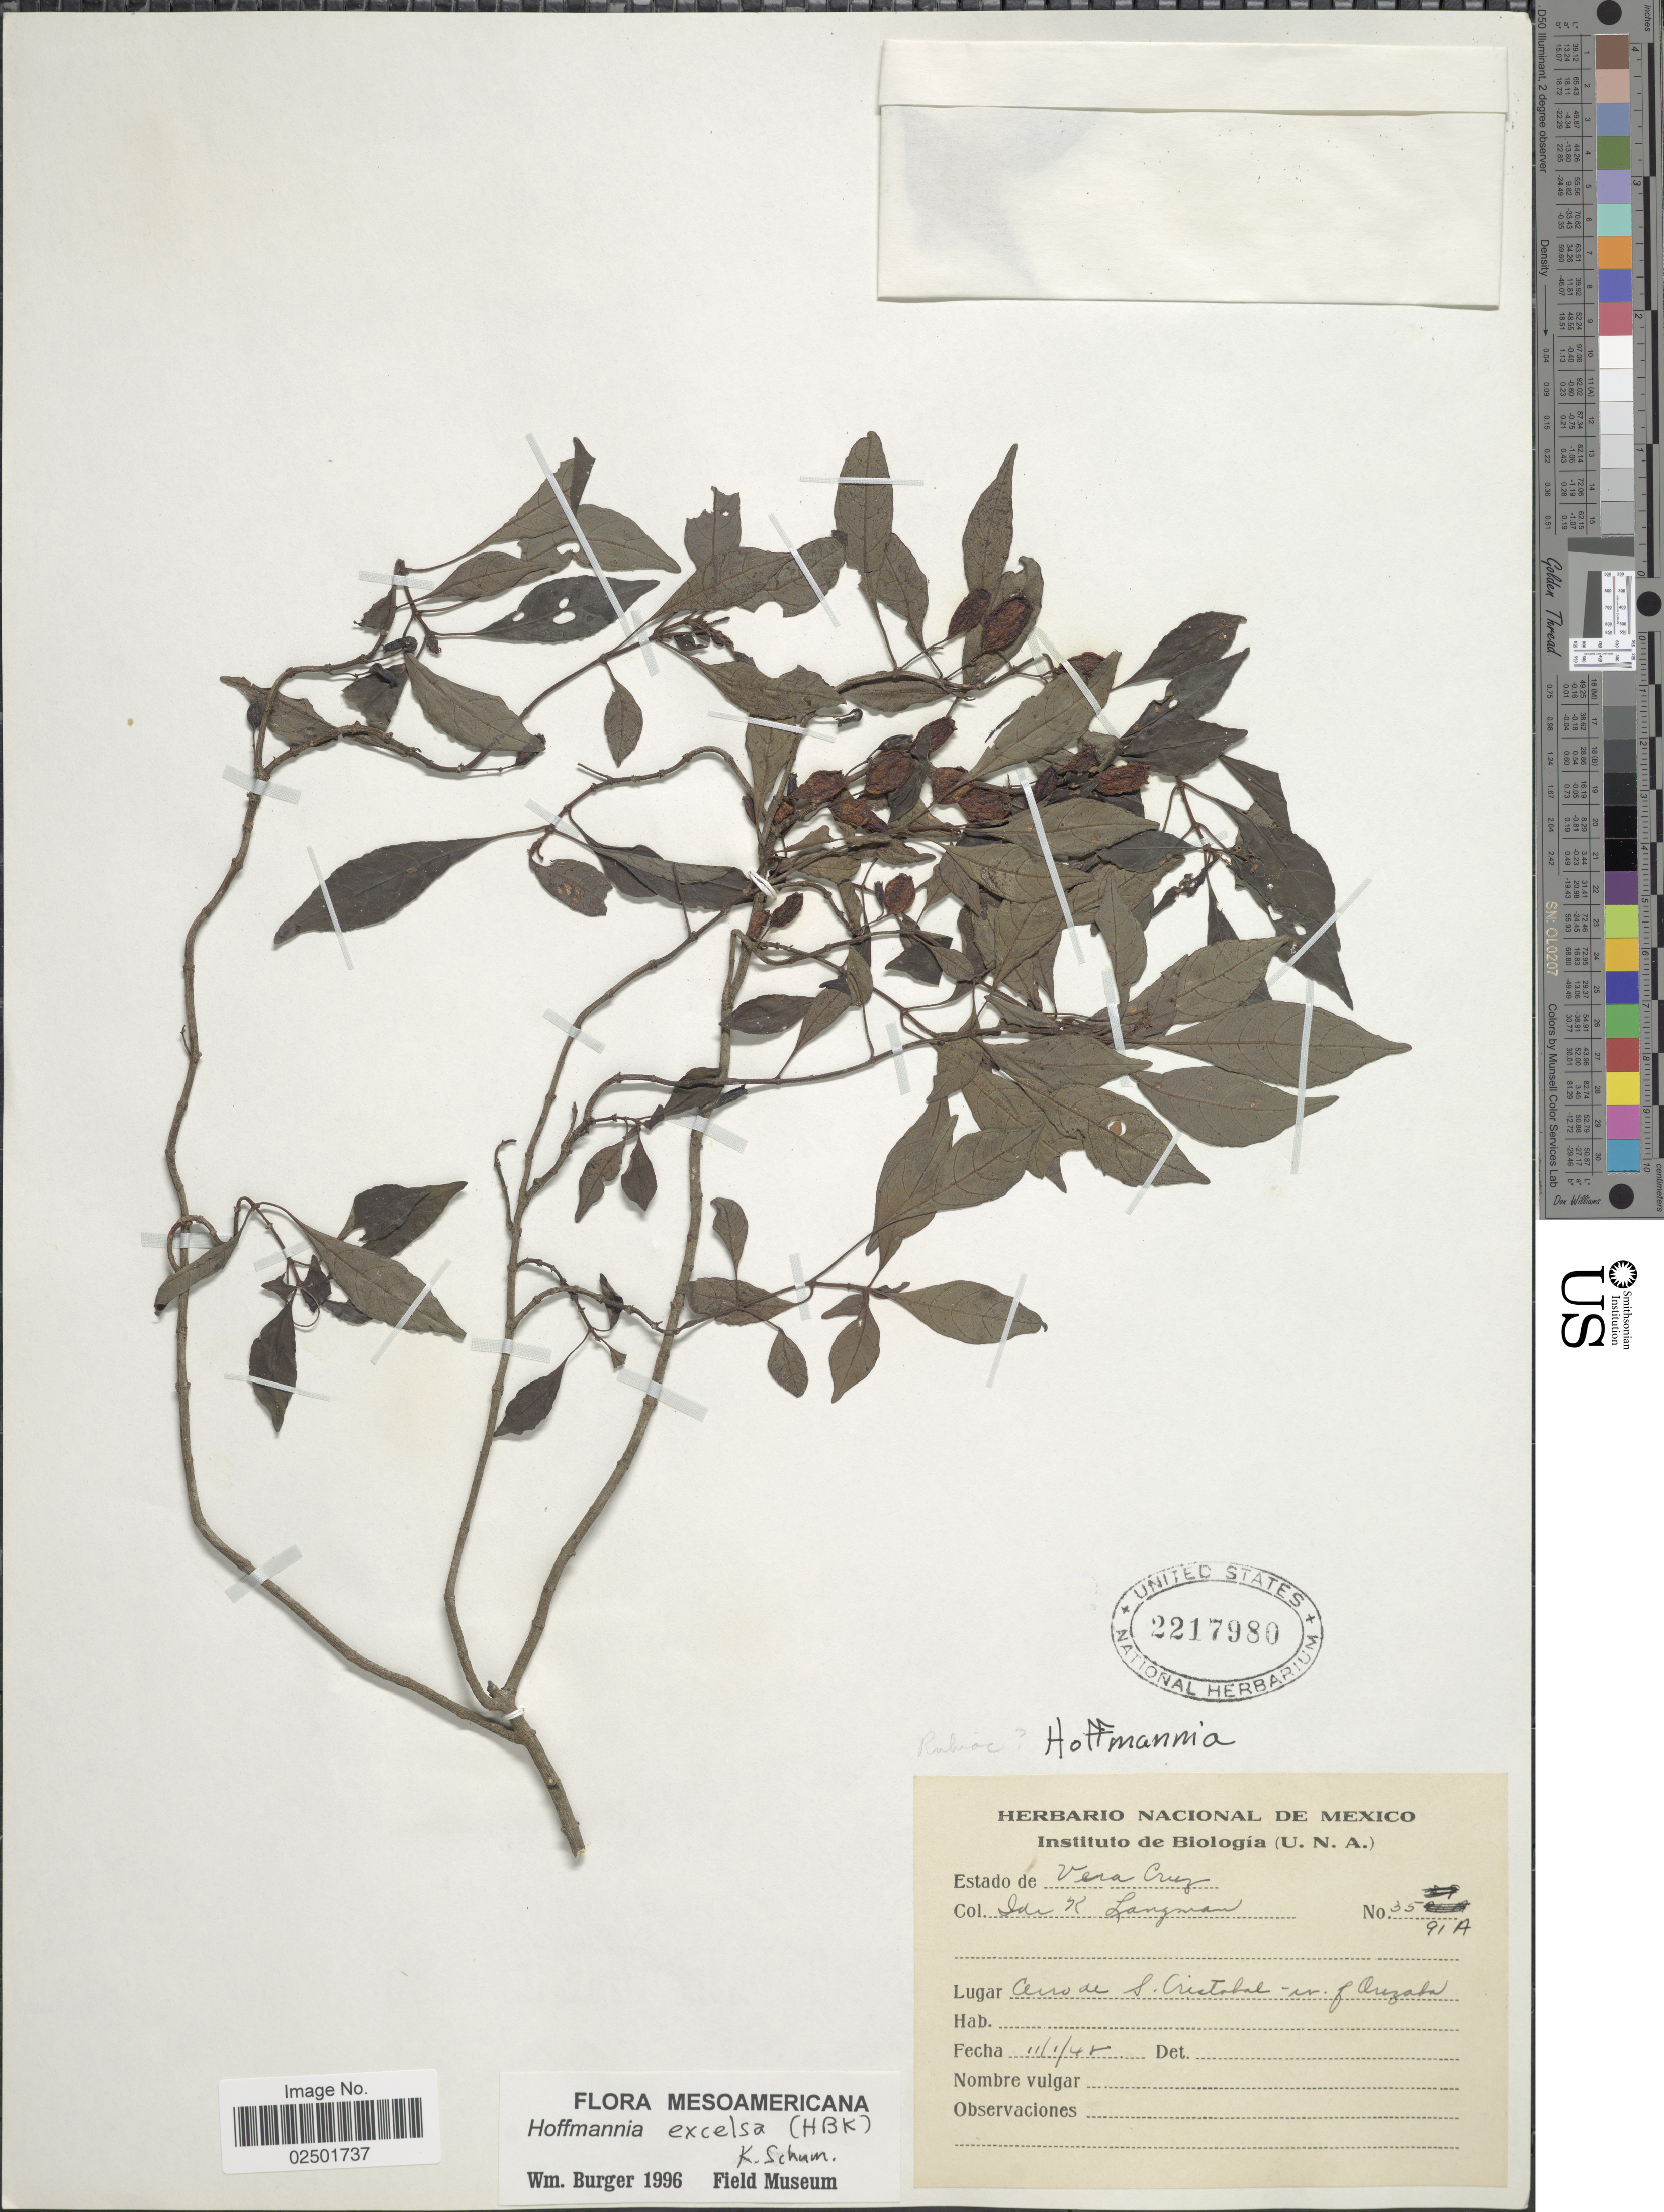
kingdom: Plantae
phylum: Tracheophyta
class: Magnoliopsida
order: Gentianales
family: Rubiaceae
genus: Hoffmannia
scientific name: Hoffmannia excelsa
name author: (Kunth) K. Schum.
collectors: I. K. Langman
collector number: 3591A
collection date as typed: Transcribed d/m/y: 11/1/48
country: Mexico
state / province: Veracruz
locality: Veracruz, cerro de S. Cristobal in F Orizaba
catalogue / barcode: US 2217980